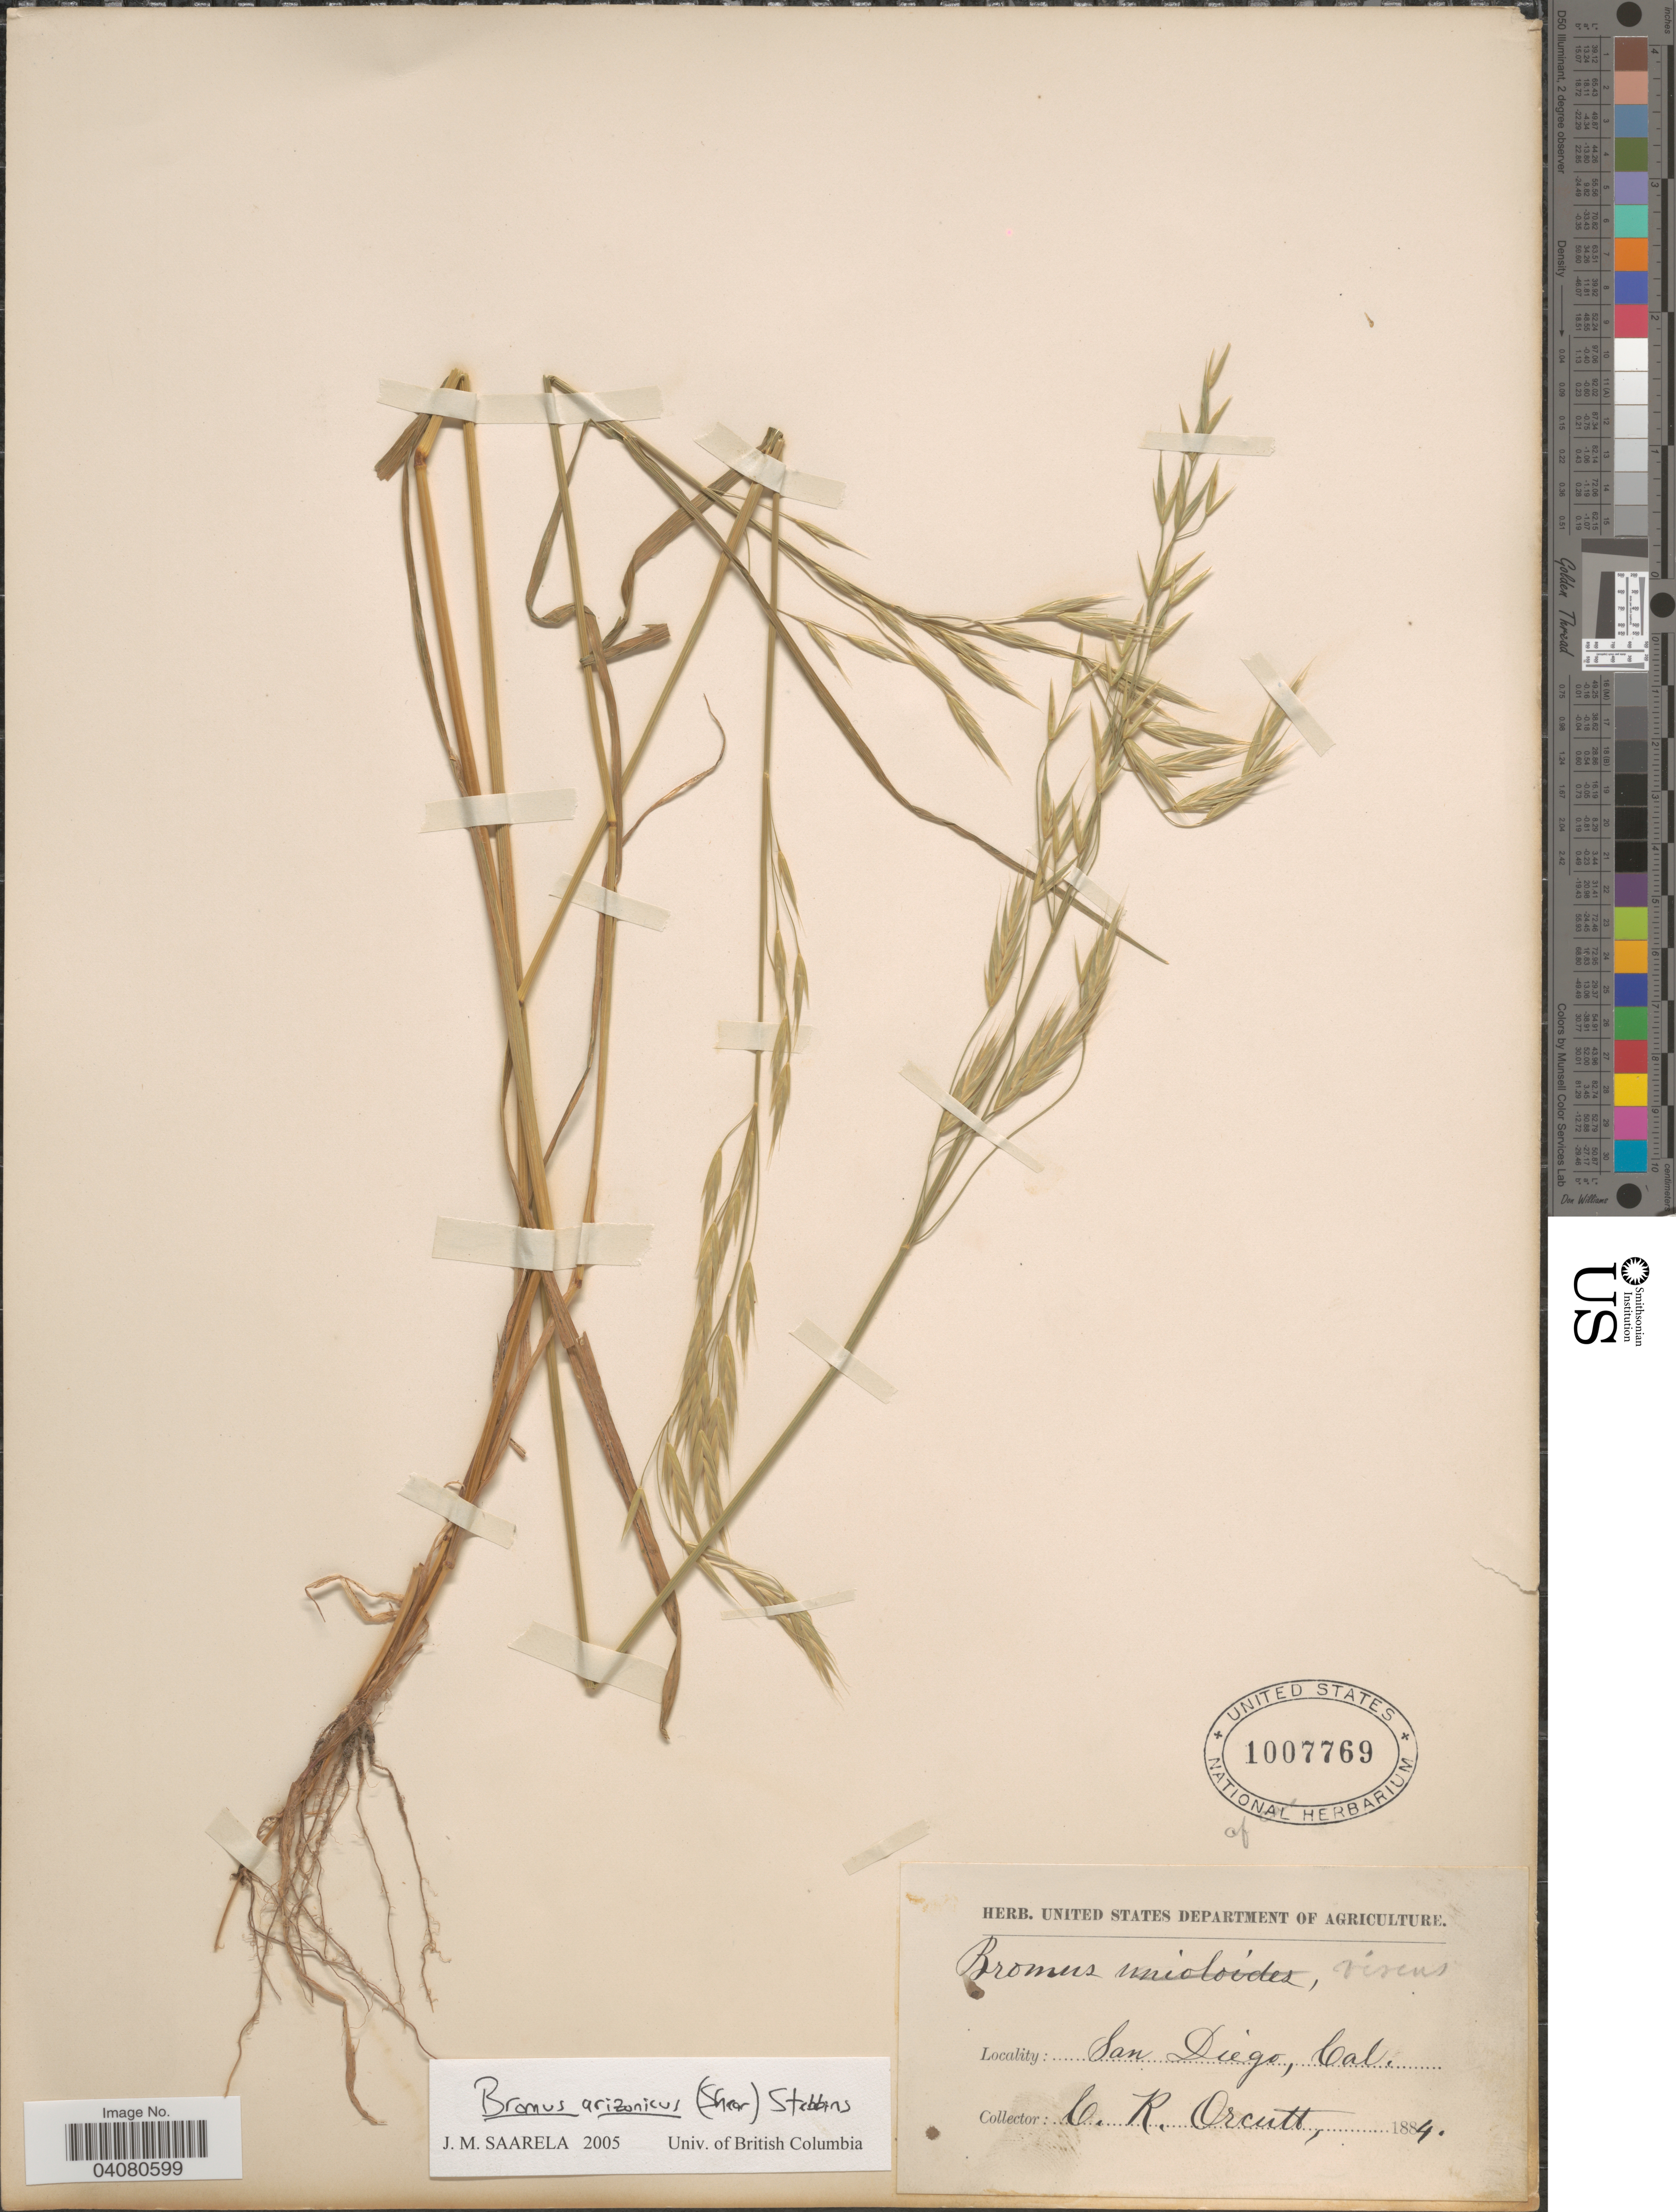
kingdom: Plantae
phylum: Tracheophyta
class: Liliopsida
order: Poales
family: Poaceae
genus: Bromus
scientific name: Bromus arizonicus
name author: (Shear) Stebbins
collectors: C. R. Orcutt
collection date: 1884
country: United States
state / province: California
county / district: San Diego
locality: San Diego.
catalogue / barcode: US 1007769